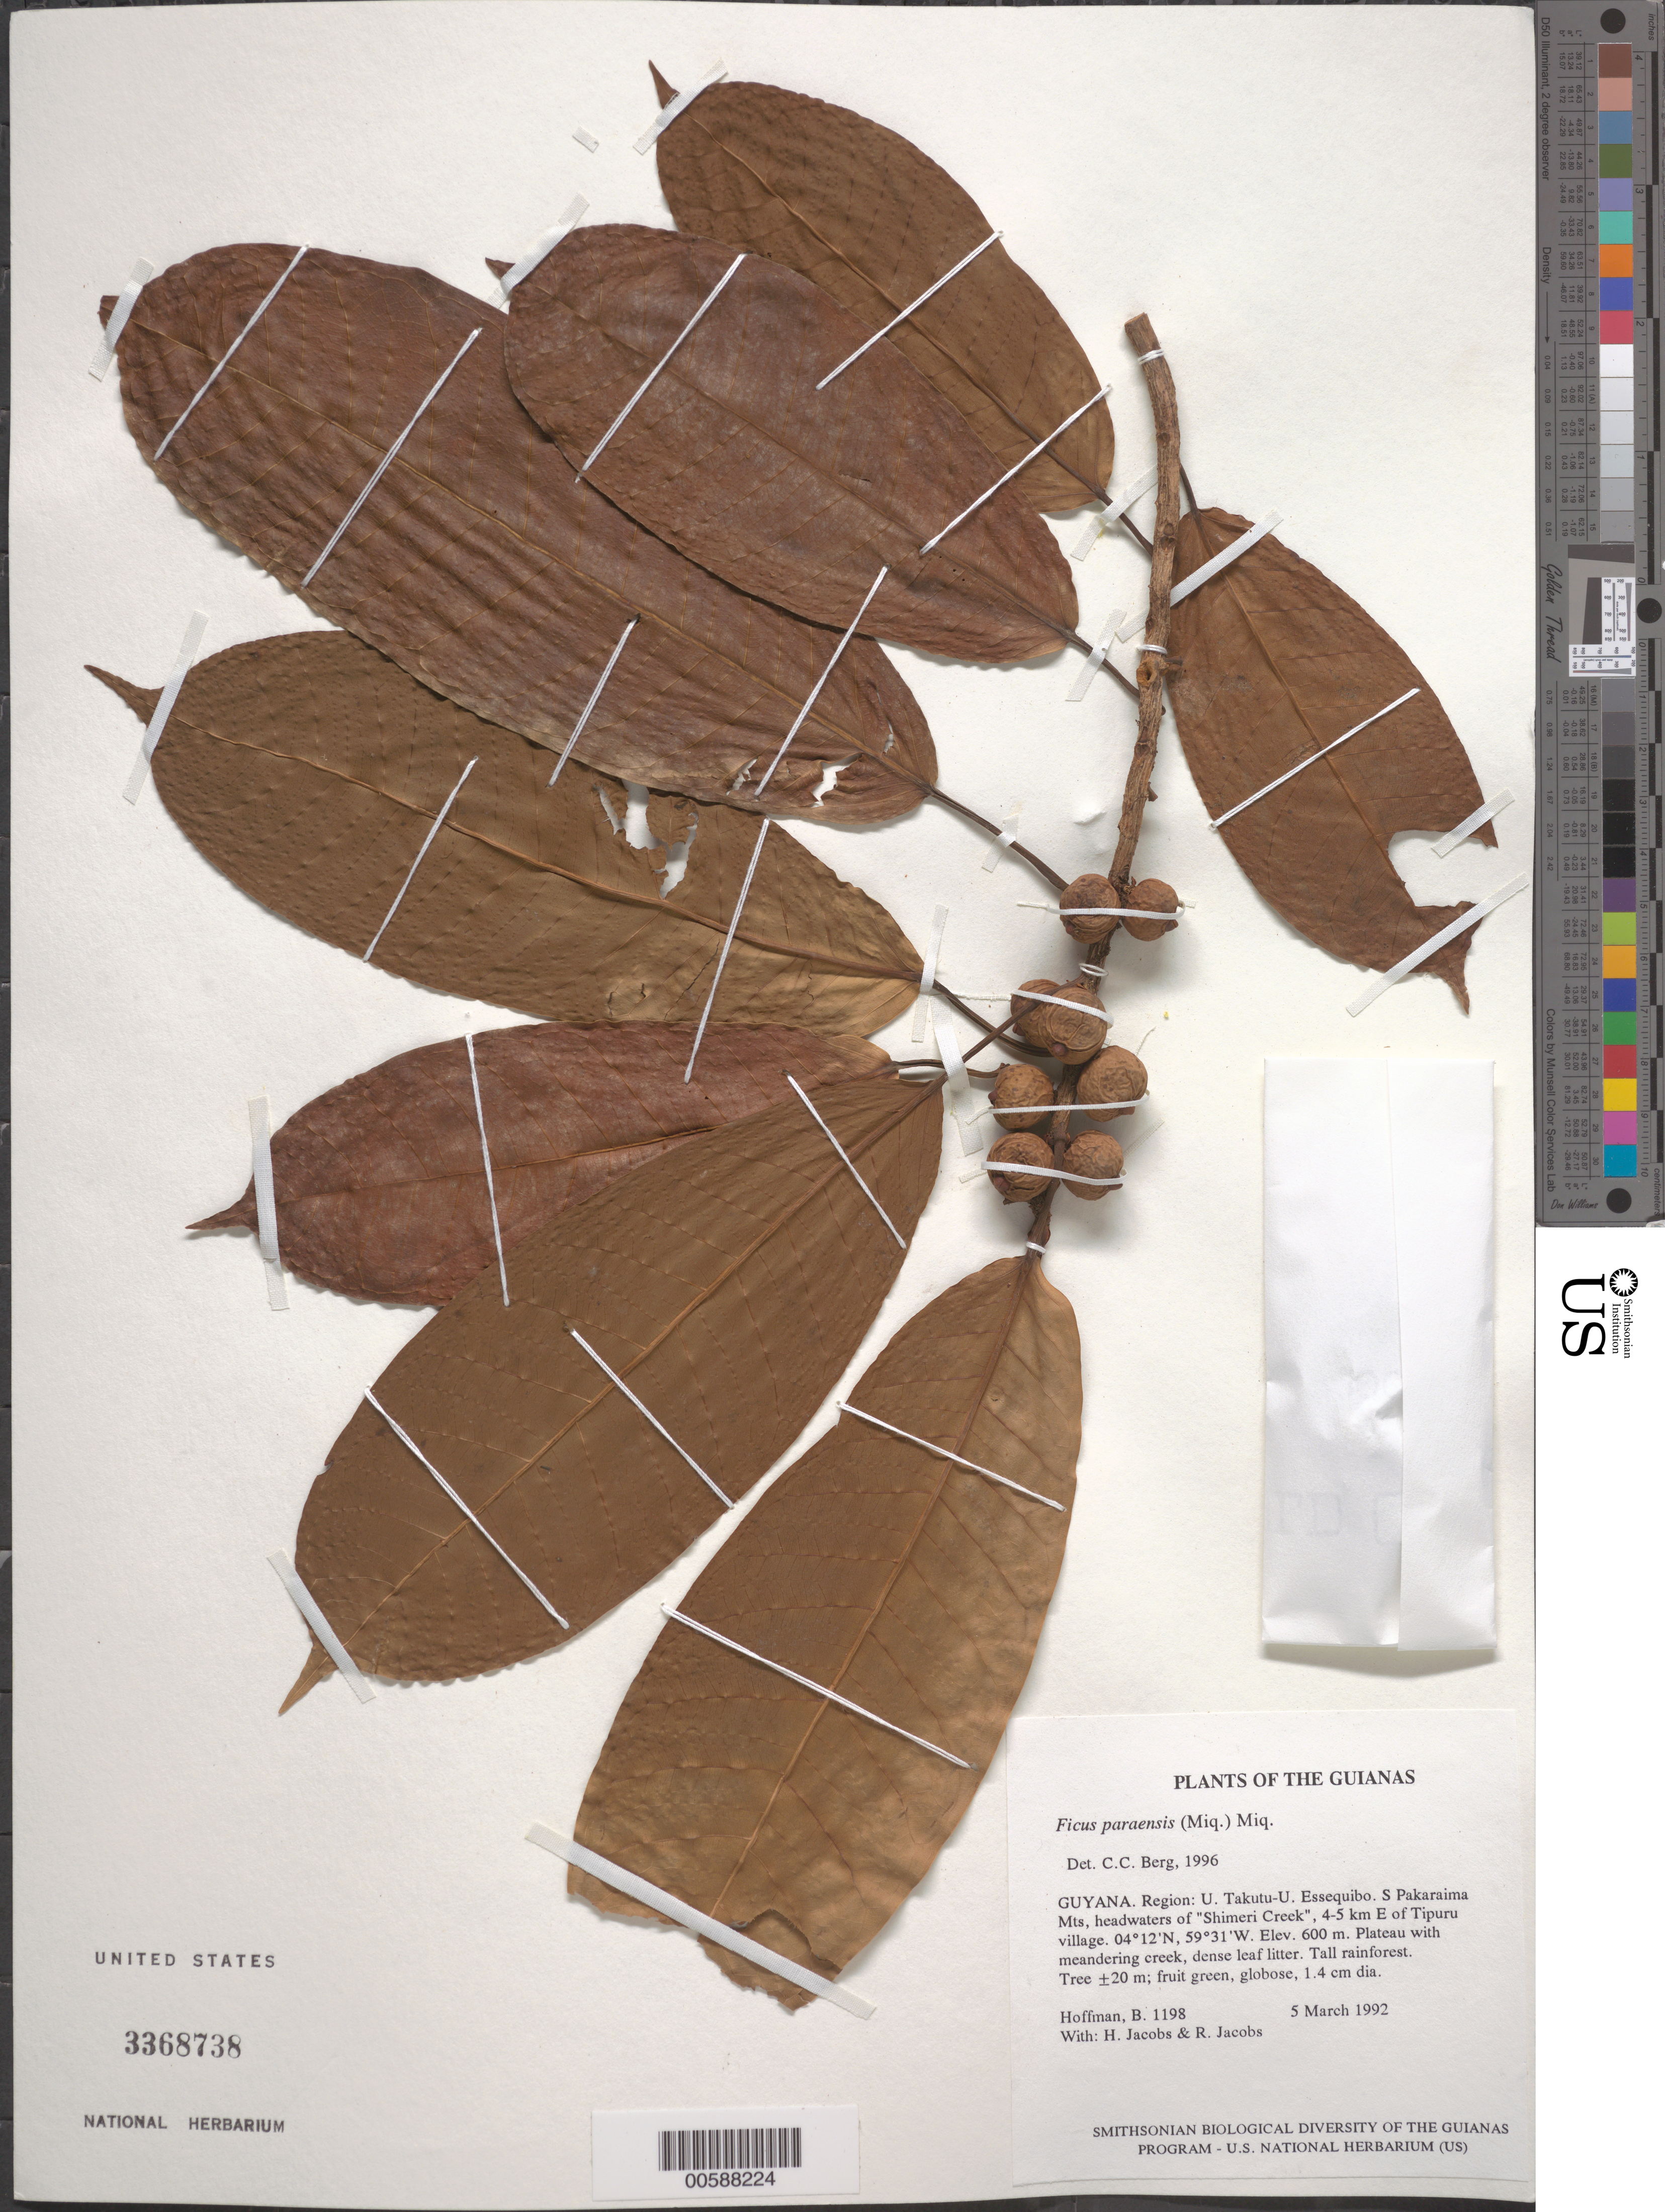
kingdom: Plantae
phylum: Tracheophyta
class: Magnoliopsida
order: Rosales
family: Moraceae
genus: Ficus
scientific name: Ficus paraensis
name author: (Miq.) Miq.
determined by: Berg, C. C.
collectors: B. Hoffman, H. Jacobs & R. Jacobs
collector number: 1198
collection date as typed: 5 March 1992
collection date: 1992-03-05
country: Guyana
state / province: U. Takutu-U. Essequibo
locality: S Pakaraima Mts, headwaters of "Shimeri Creek", 4-5 km E of Tipuru Village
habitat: Plateau with meandering creek, dense leaf litter. Tall rainforest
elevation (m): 600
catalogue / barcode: US 3368738